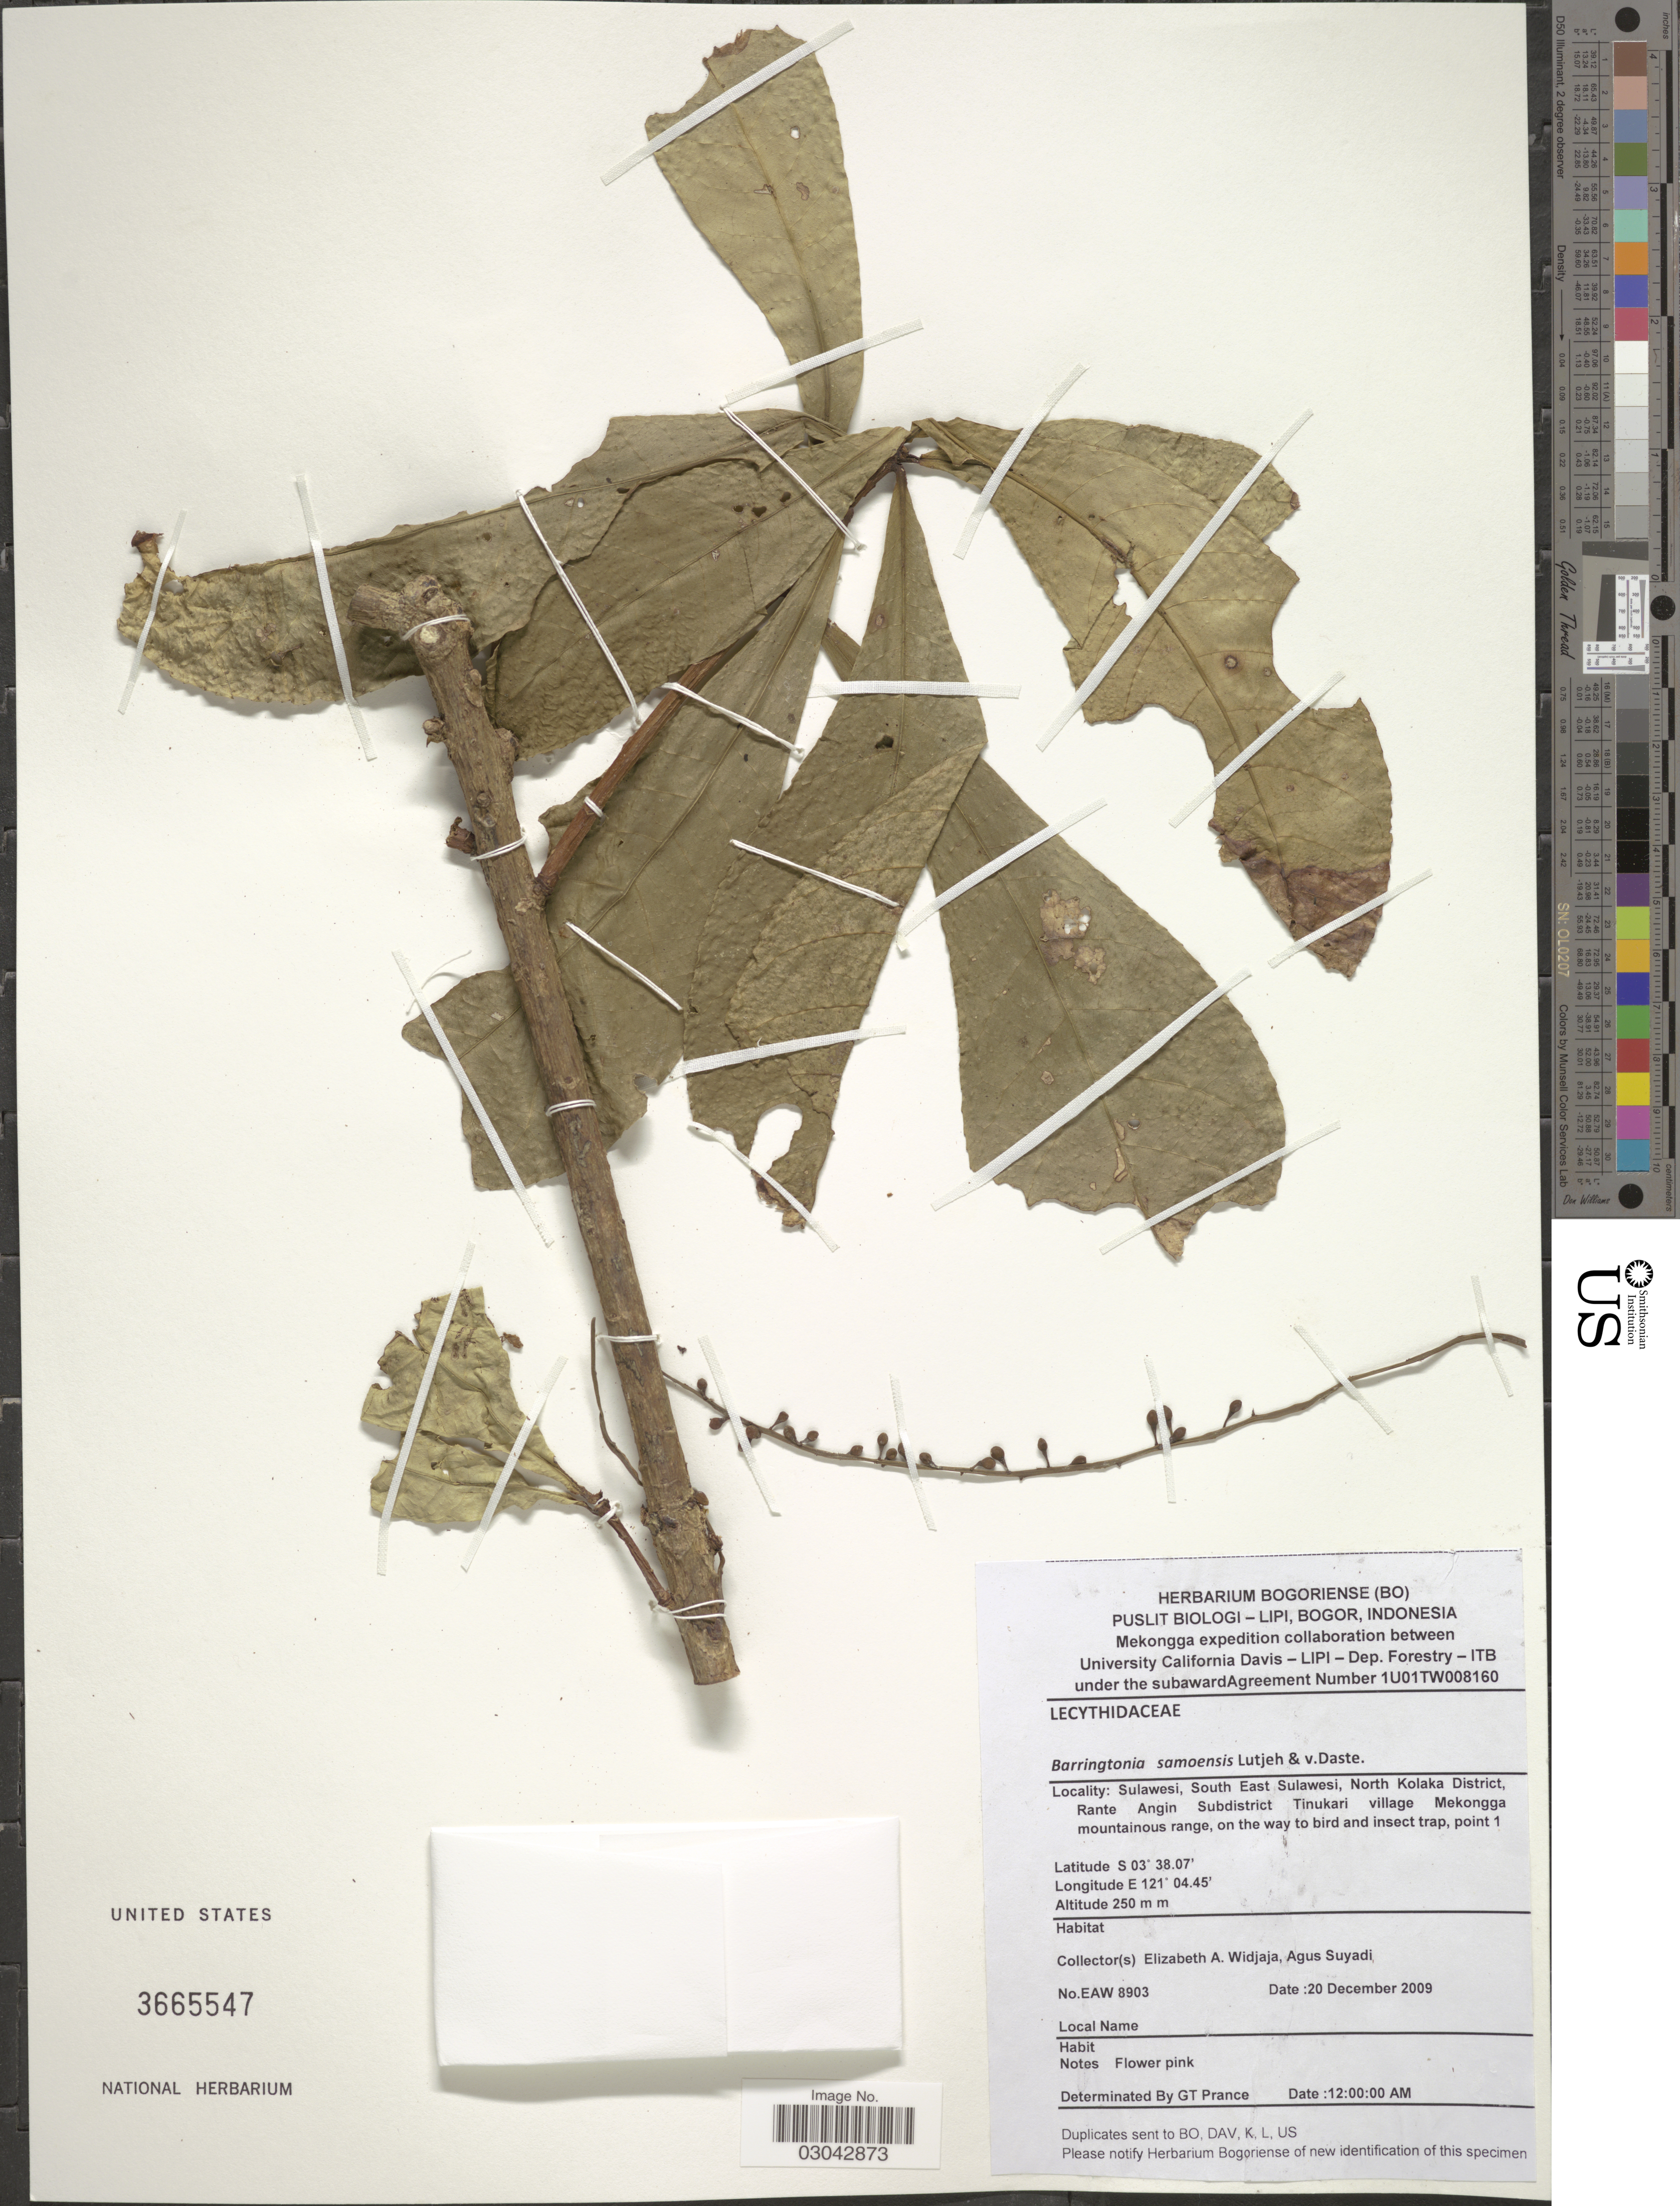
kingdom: Plantae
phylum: Tracheophyta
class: Magnoliopsida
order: Ericales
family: Lecythidaceae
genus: Barringtonia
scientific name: Barringtonia samoensis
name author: A. Gray in Wilkes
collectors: E. A. Widjaja & A. Suyadi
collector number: EAW8903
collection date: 2009-12-20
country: Indonesia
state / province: Sulawesi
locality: Sulawesi, South East Sulawesi, North Kolaka District, Rante Angin Subdistrict Tinukari village Mekongga mountainous range, on the way to bird and insect trap, point 1.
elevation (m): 250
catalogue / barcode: US 3665547